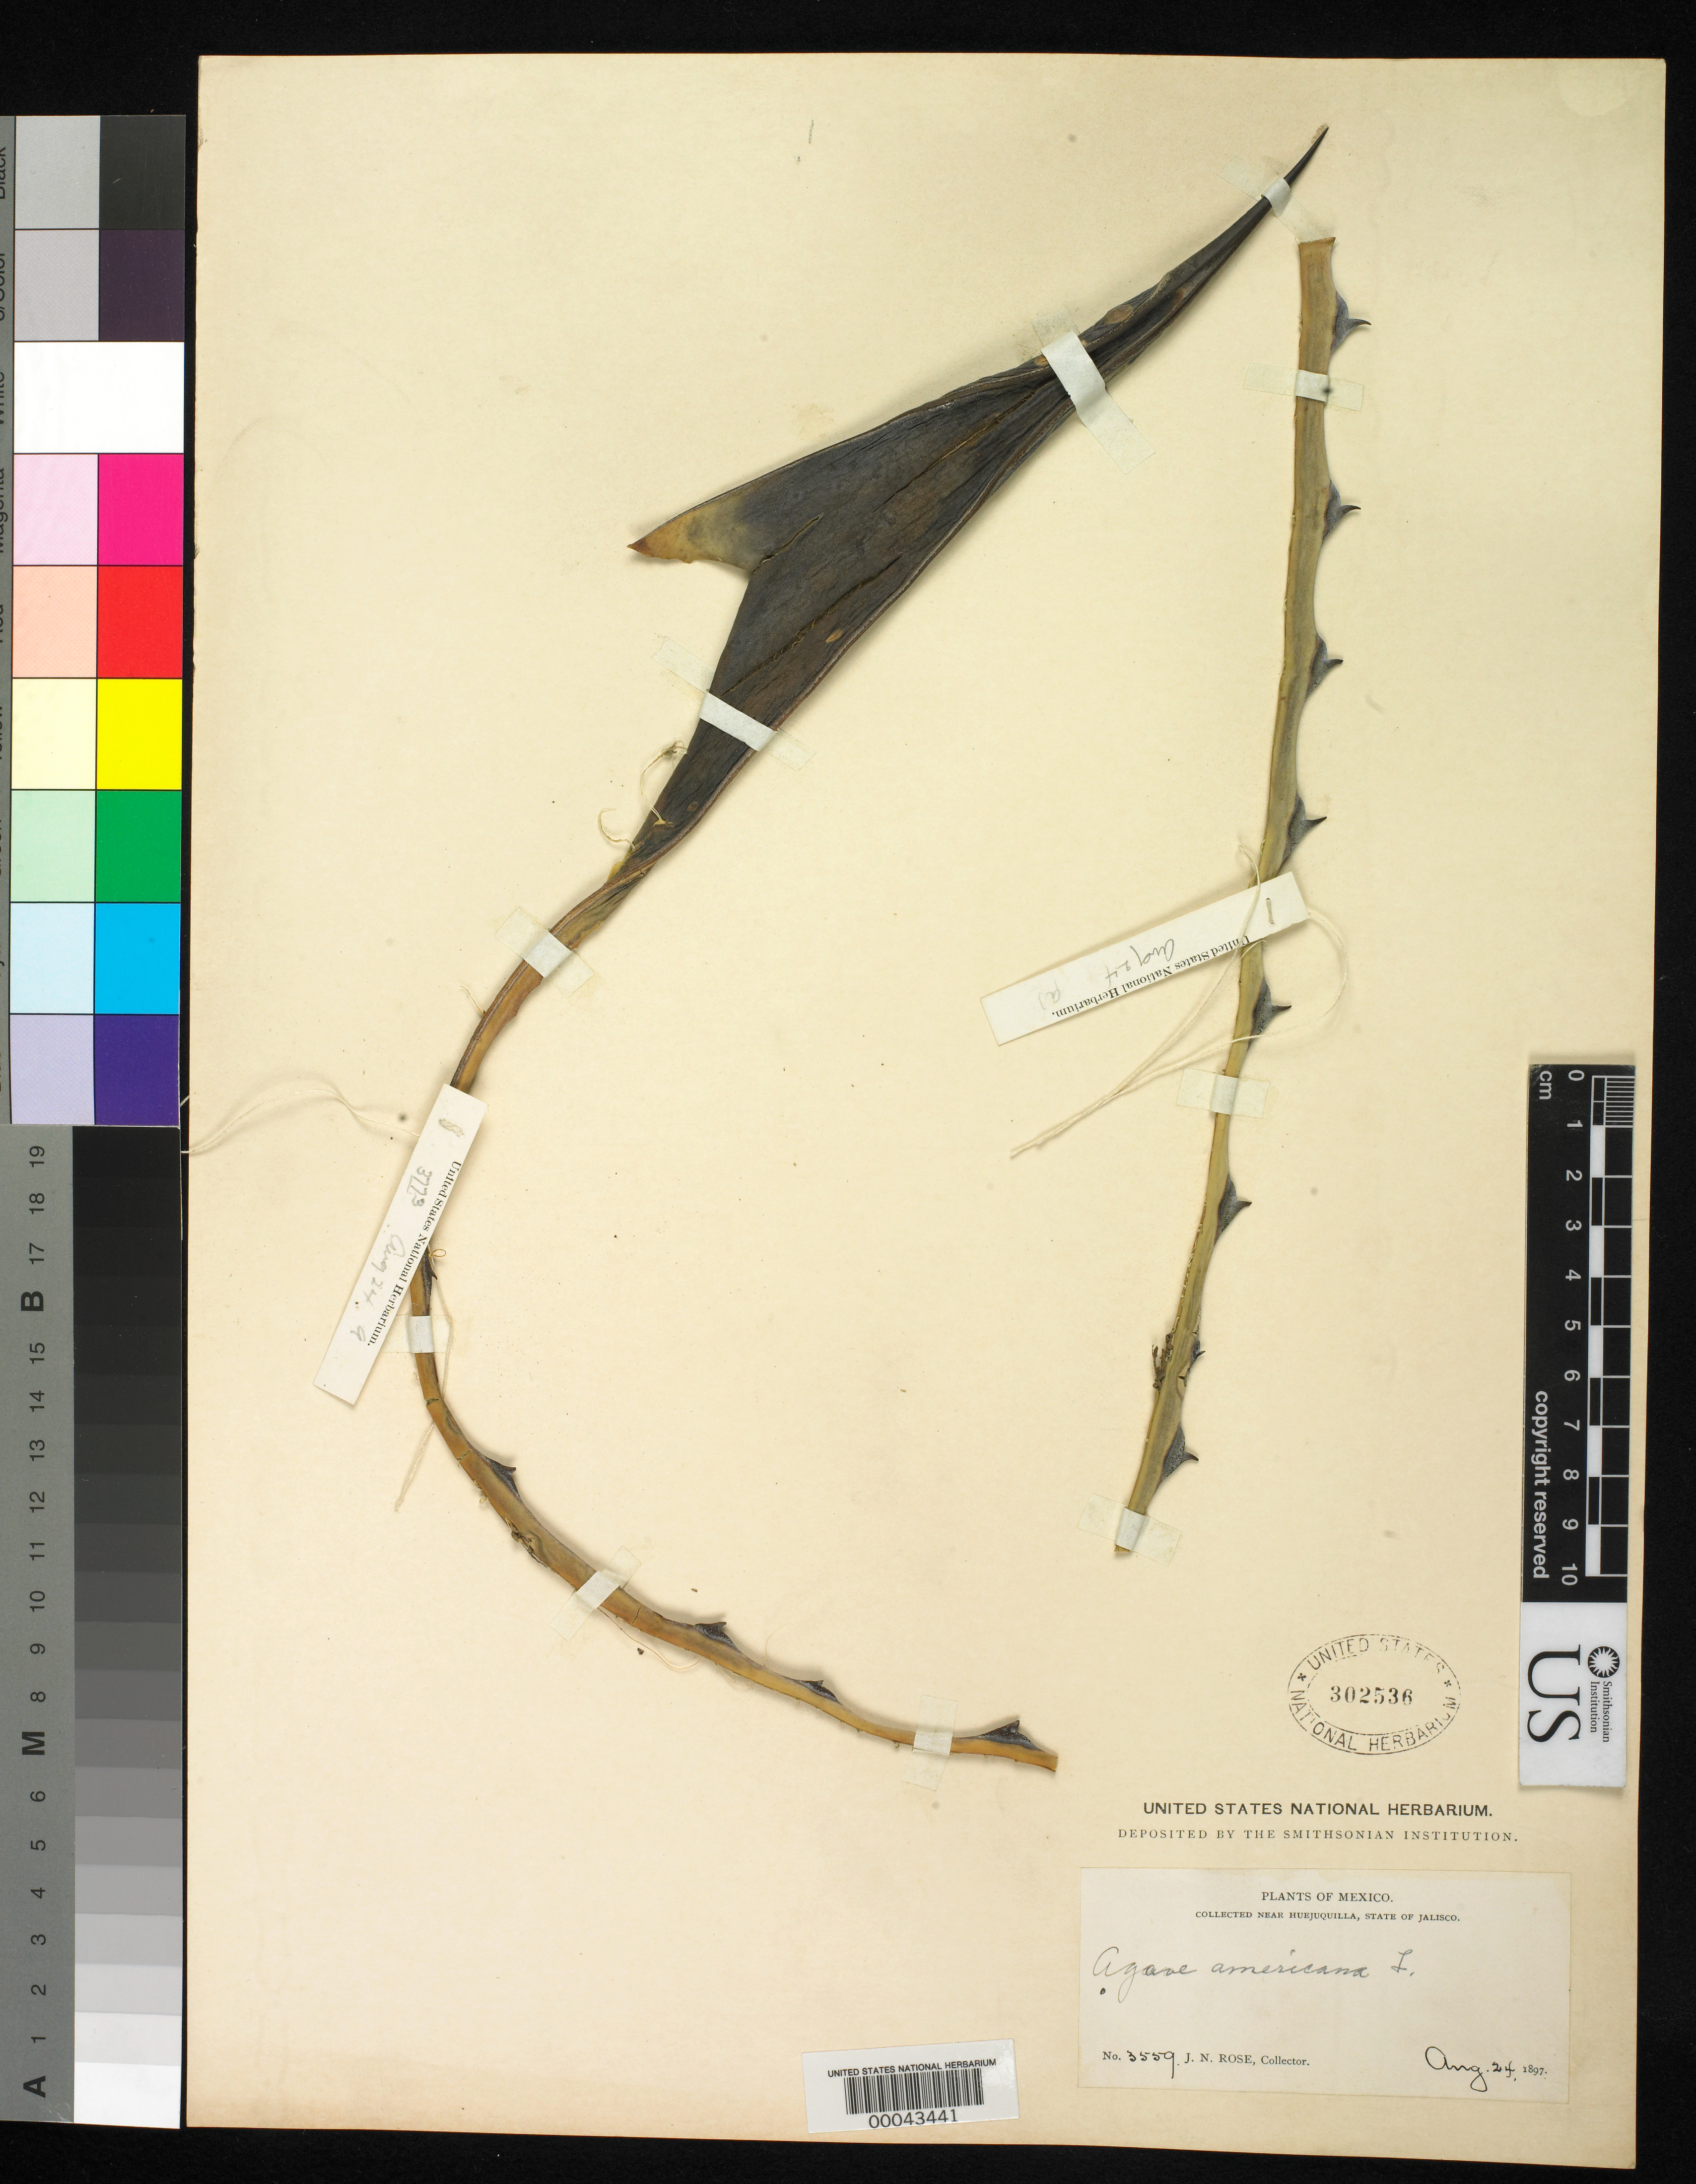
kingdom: Plantae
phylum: Tracheophyta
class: Liliopsida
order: Asparagales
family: Asparagaceae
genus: Agave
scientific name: Agave americana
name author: L.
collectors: J. N. Rose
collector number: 3559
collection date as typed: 24 Aug 1897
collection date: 1897-08-24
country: Mexico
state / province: Jalisco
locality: Near Huejuquilla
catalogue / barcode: US 302536